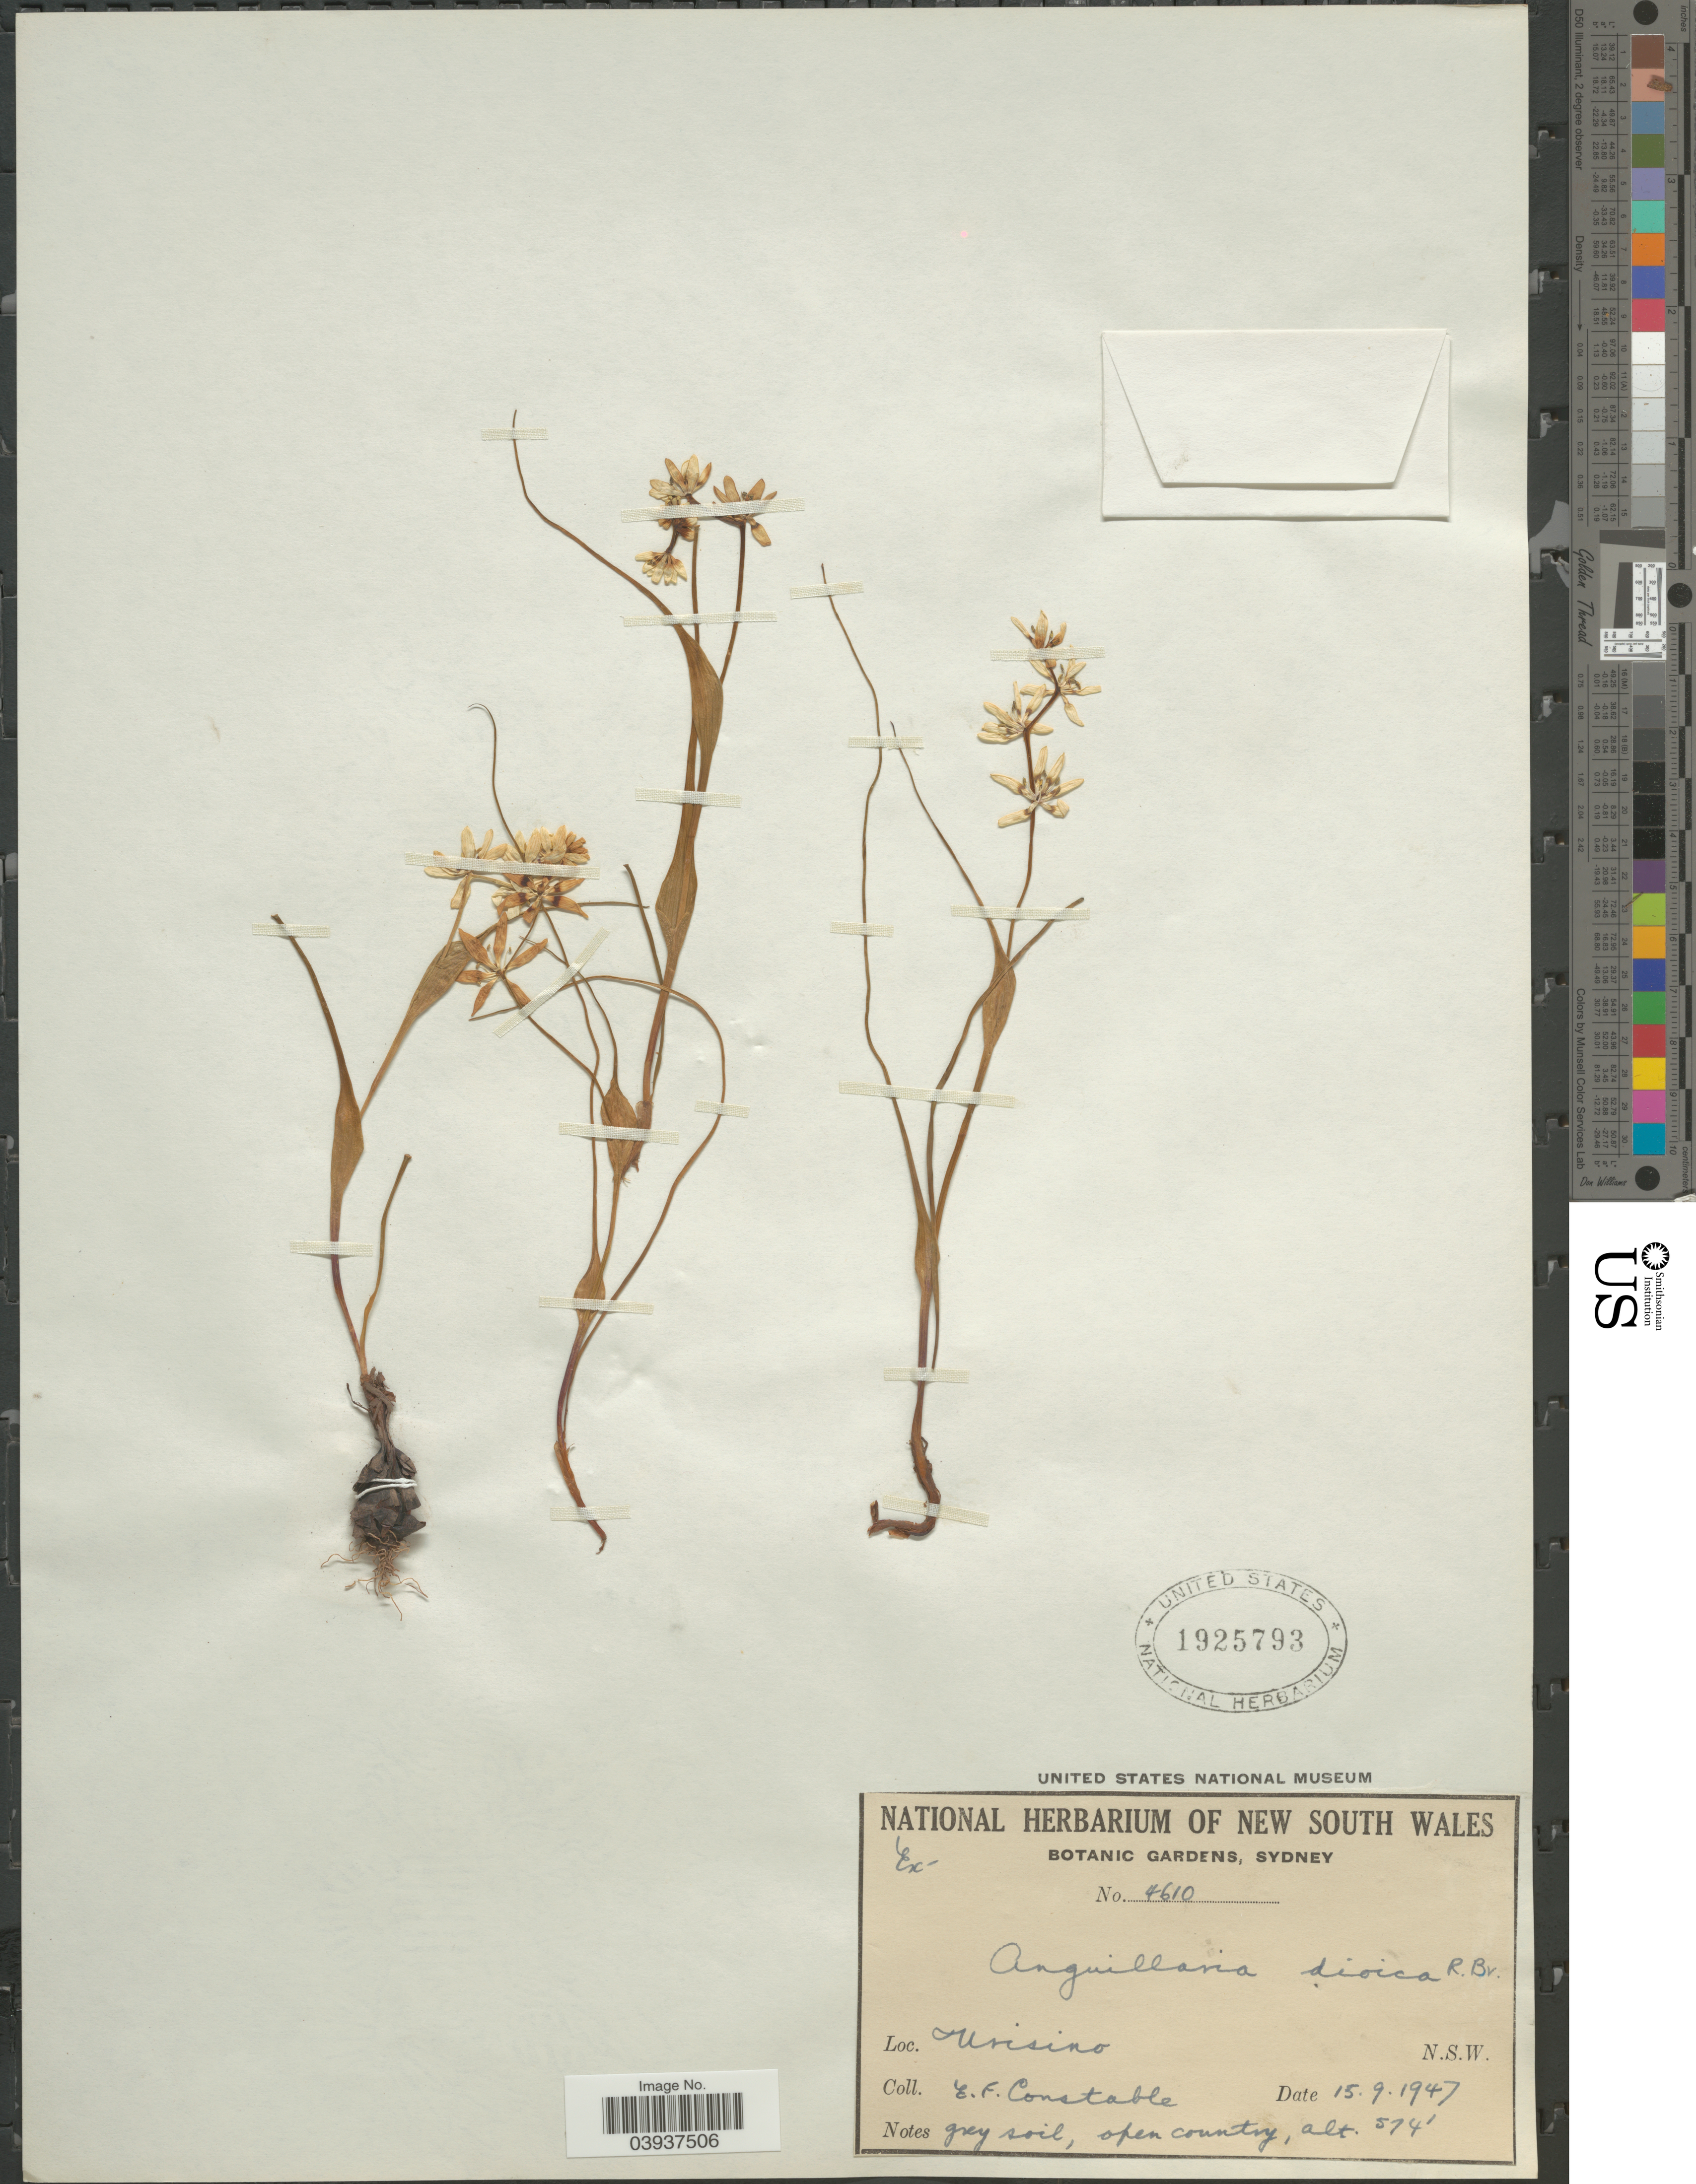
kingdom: Plantae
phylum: Tracheophyta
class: Liliopsida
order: Liliales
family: Colchicaceae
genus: Wurmbea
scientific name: Wurmbea dioica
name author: (R. Br.) F. Muell.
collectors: E. F. Constable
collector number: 4610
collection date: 1947-09-15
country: Australia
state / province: New South Wales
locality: Urisino.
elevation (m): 175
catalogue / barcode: US 1925793